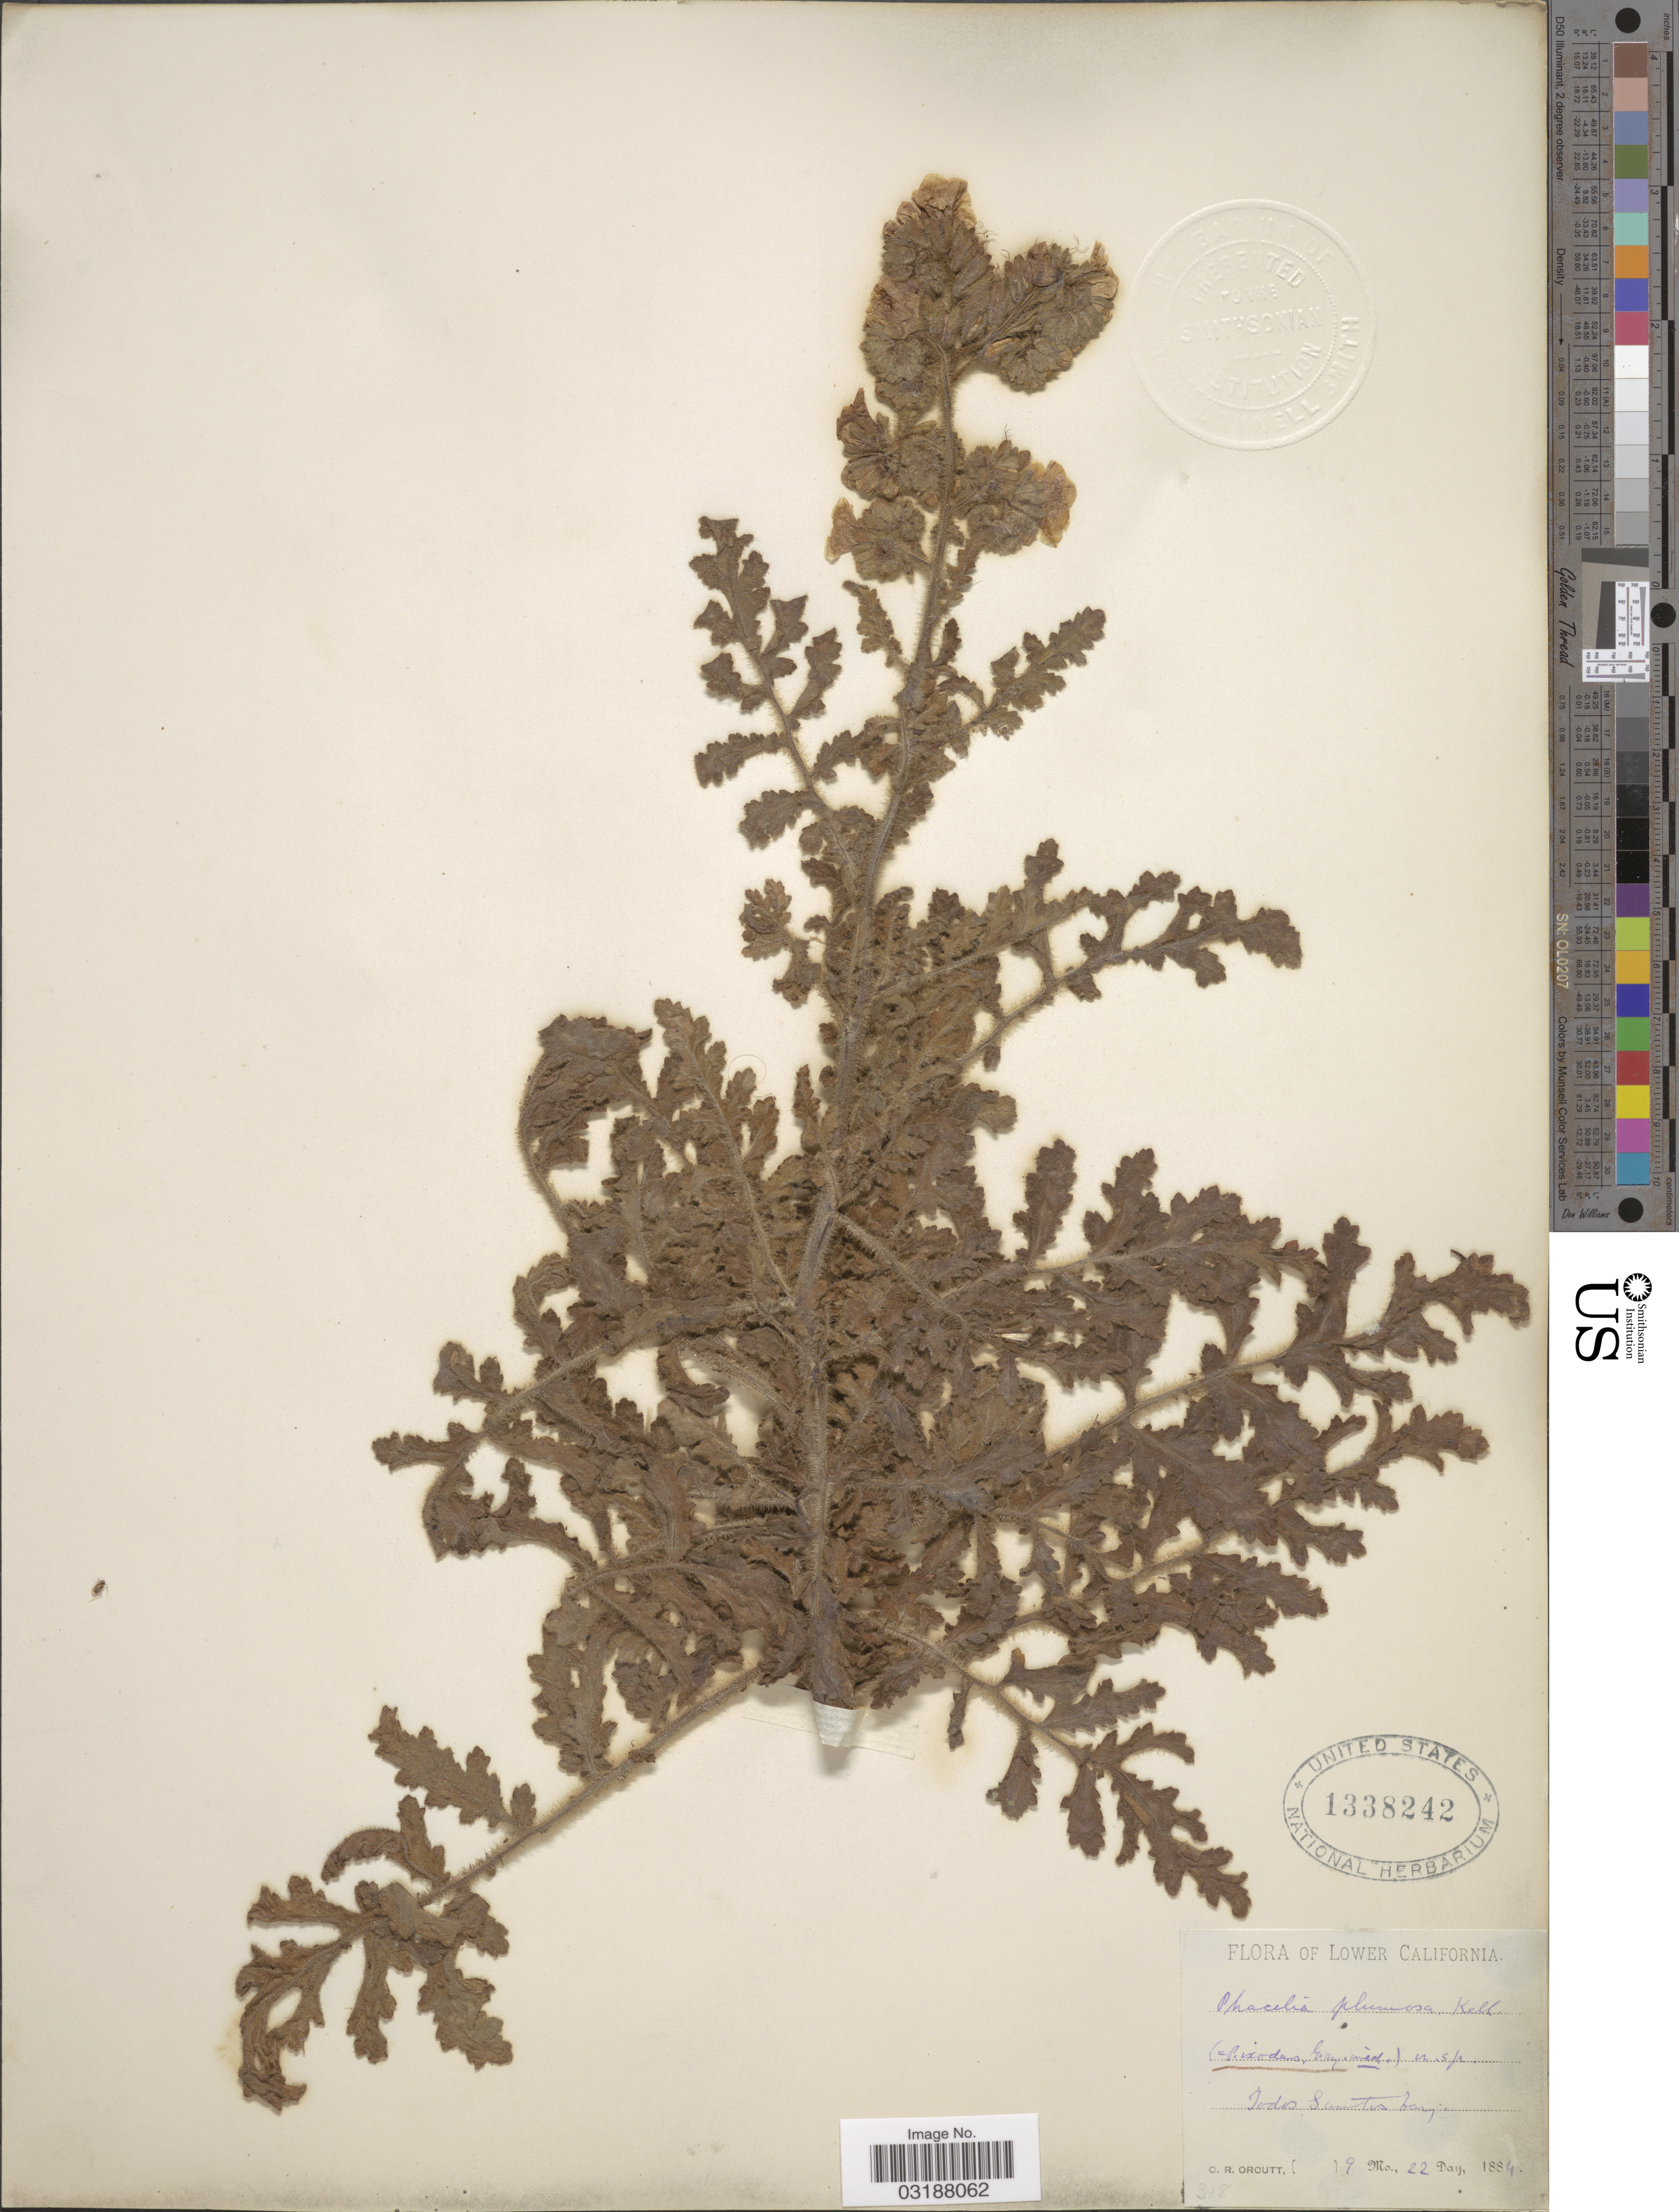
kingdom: Plantae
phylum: Tracheophyta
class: Magnoliopsida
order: Boraginales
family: Hydrophyllaceae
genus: Phacelia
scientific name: Phacelia plumosa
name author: Kellogg ex Brand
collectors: C. R. Orcutt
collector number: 318*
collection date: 1884-09-22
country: Mexico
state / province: Baja California Sur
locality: Lower California. Todos Santos bay.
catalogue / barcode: US 1338242